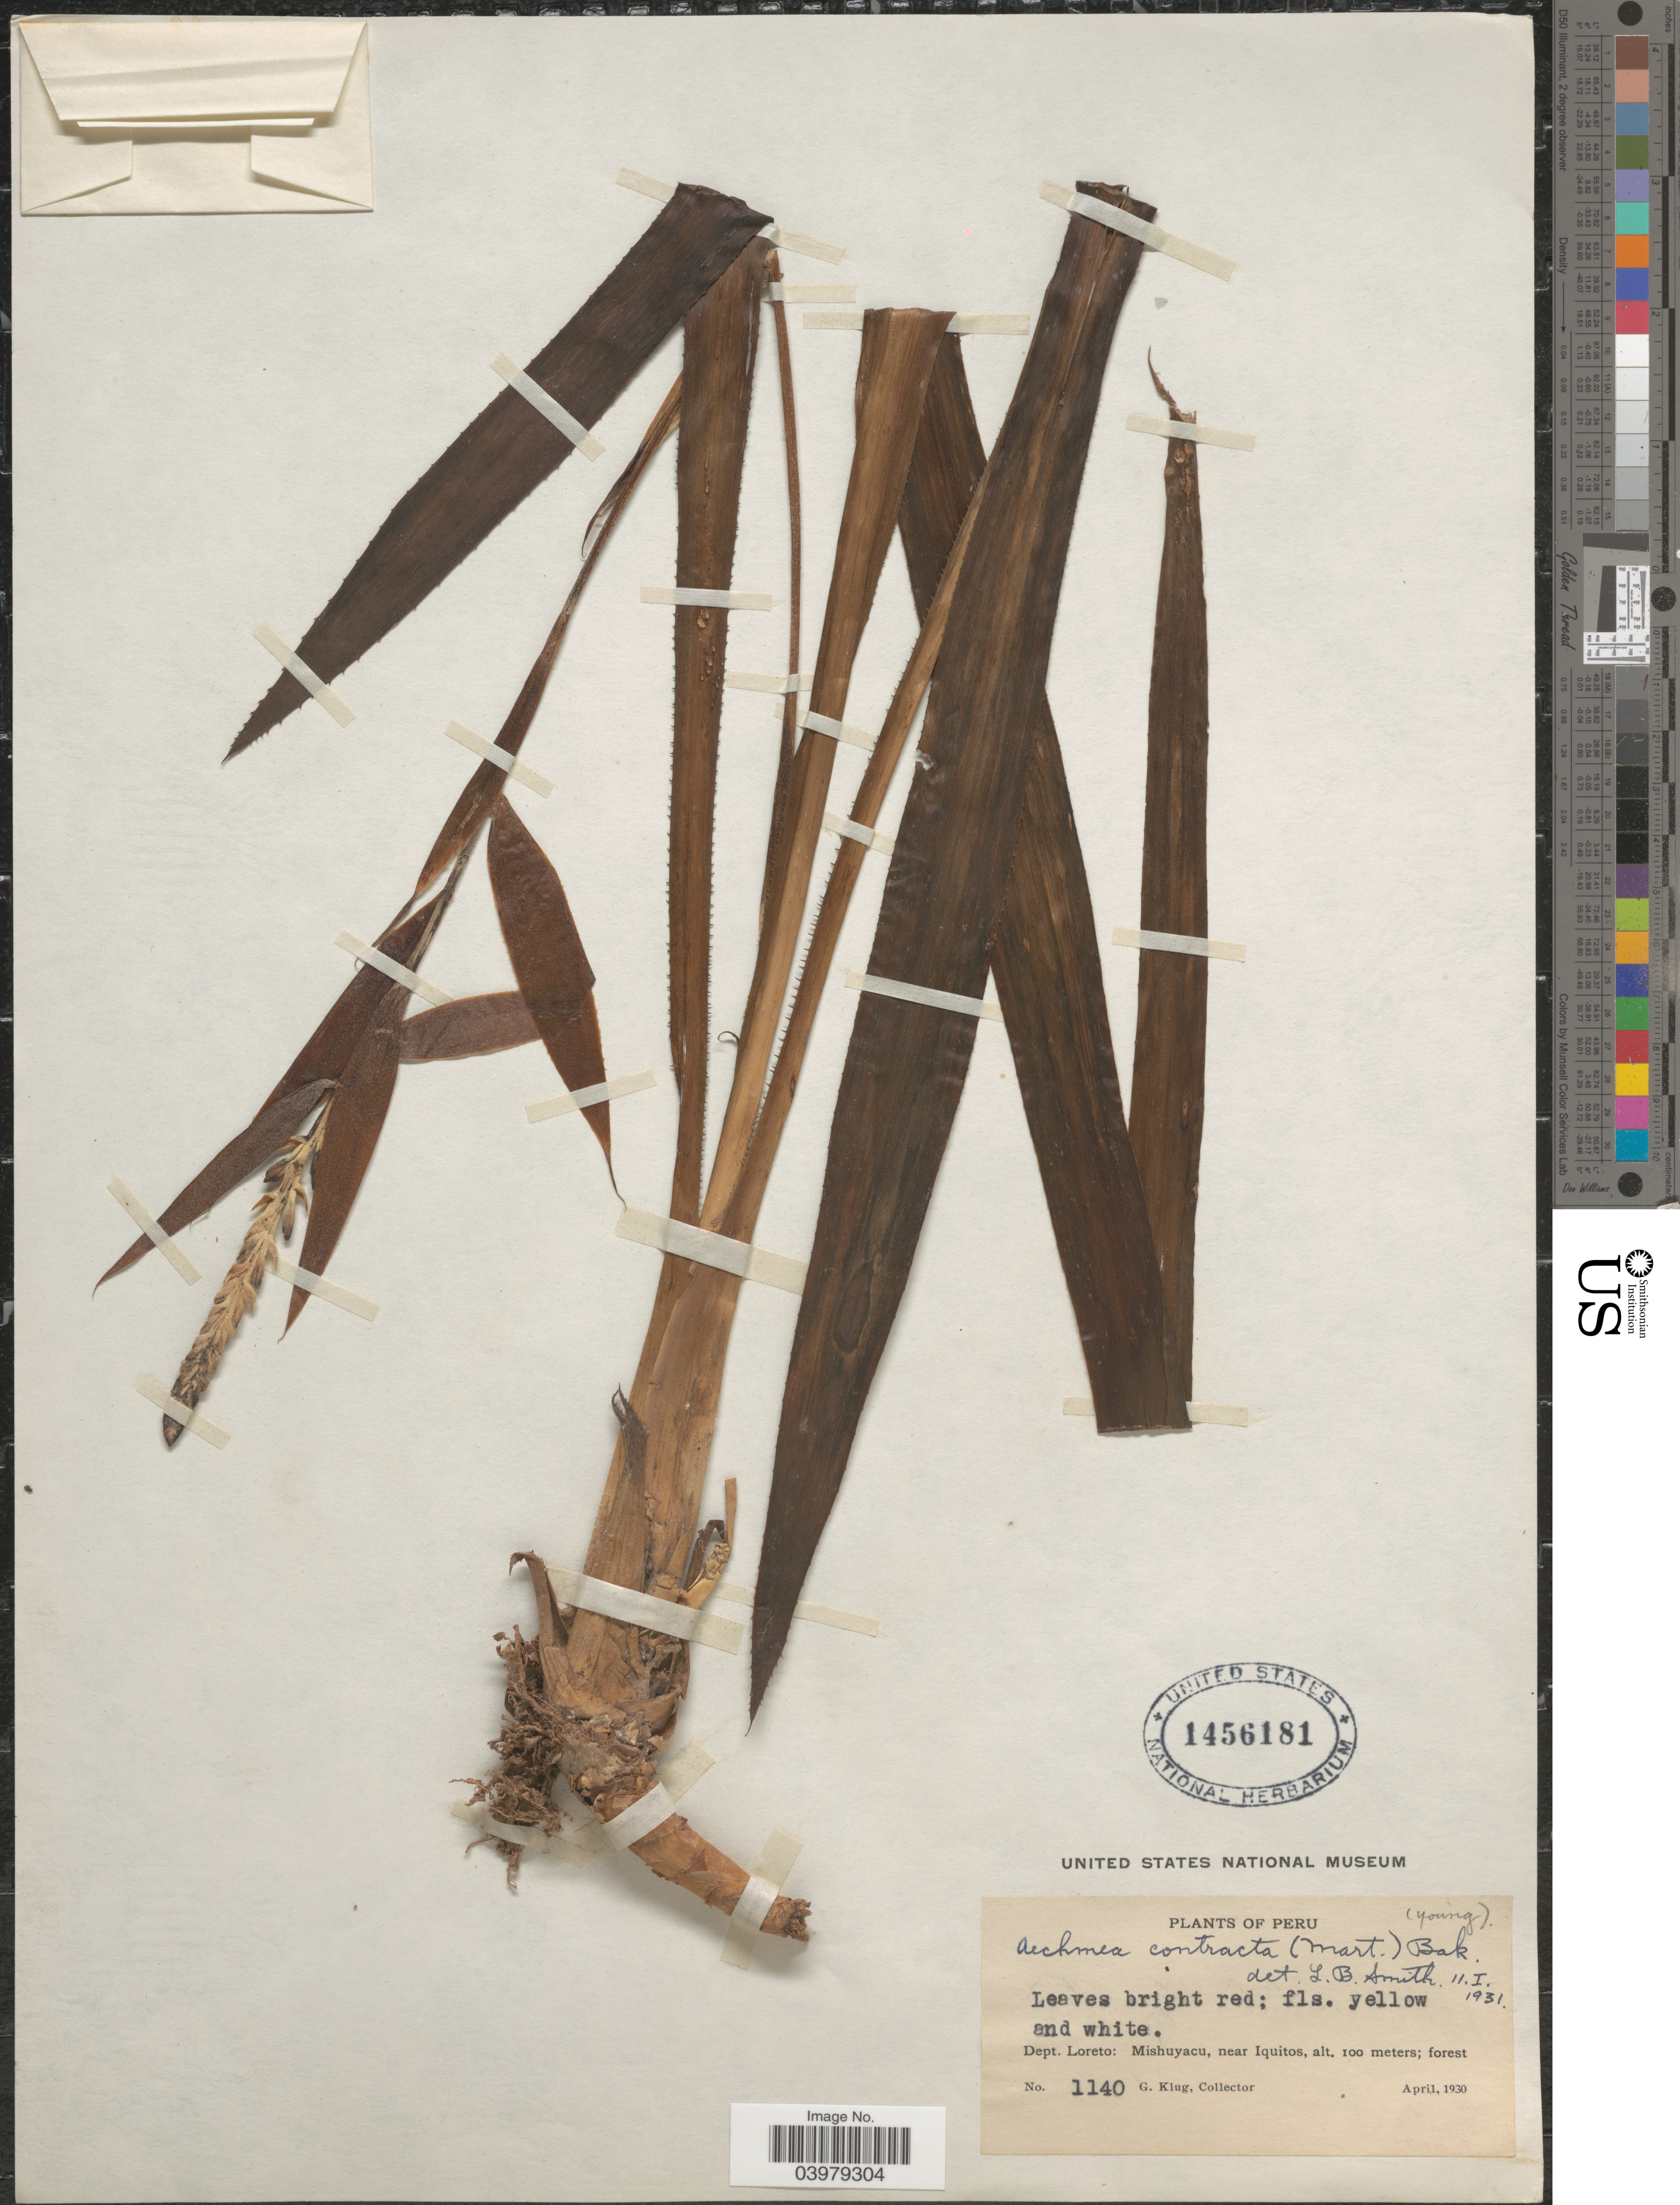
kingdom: Plantae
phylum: Tracheophyta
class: Liliopsida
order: Poales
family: Bromeliaceae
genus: Aechmea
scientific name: Aechmea contracta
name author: (Mart. ex Schult. f.) Baker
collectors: G. Klug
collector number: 1140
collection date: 1930-04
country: Peru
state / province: Loreto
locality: Dept. Loreto: Mishuyacu, near Iquitos.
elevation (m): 100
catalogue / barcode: US 1456181